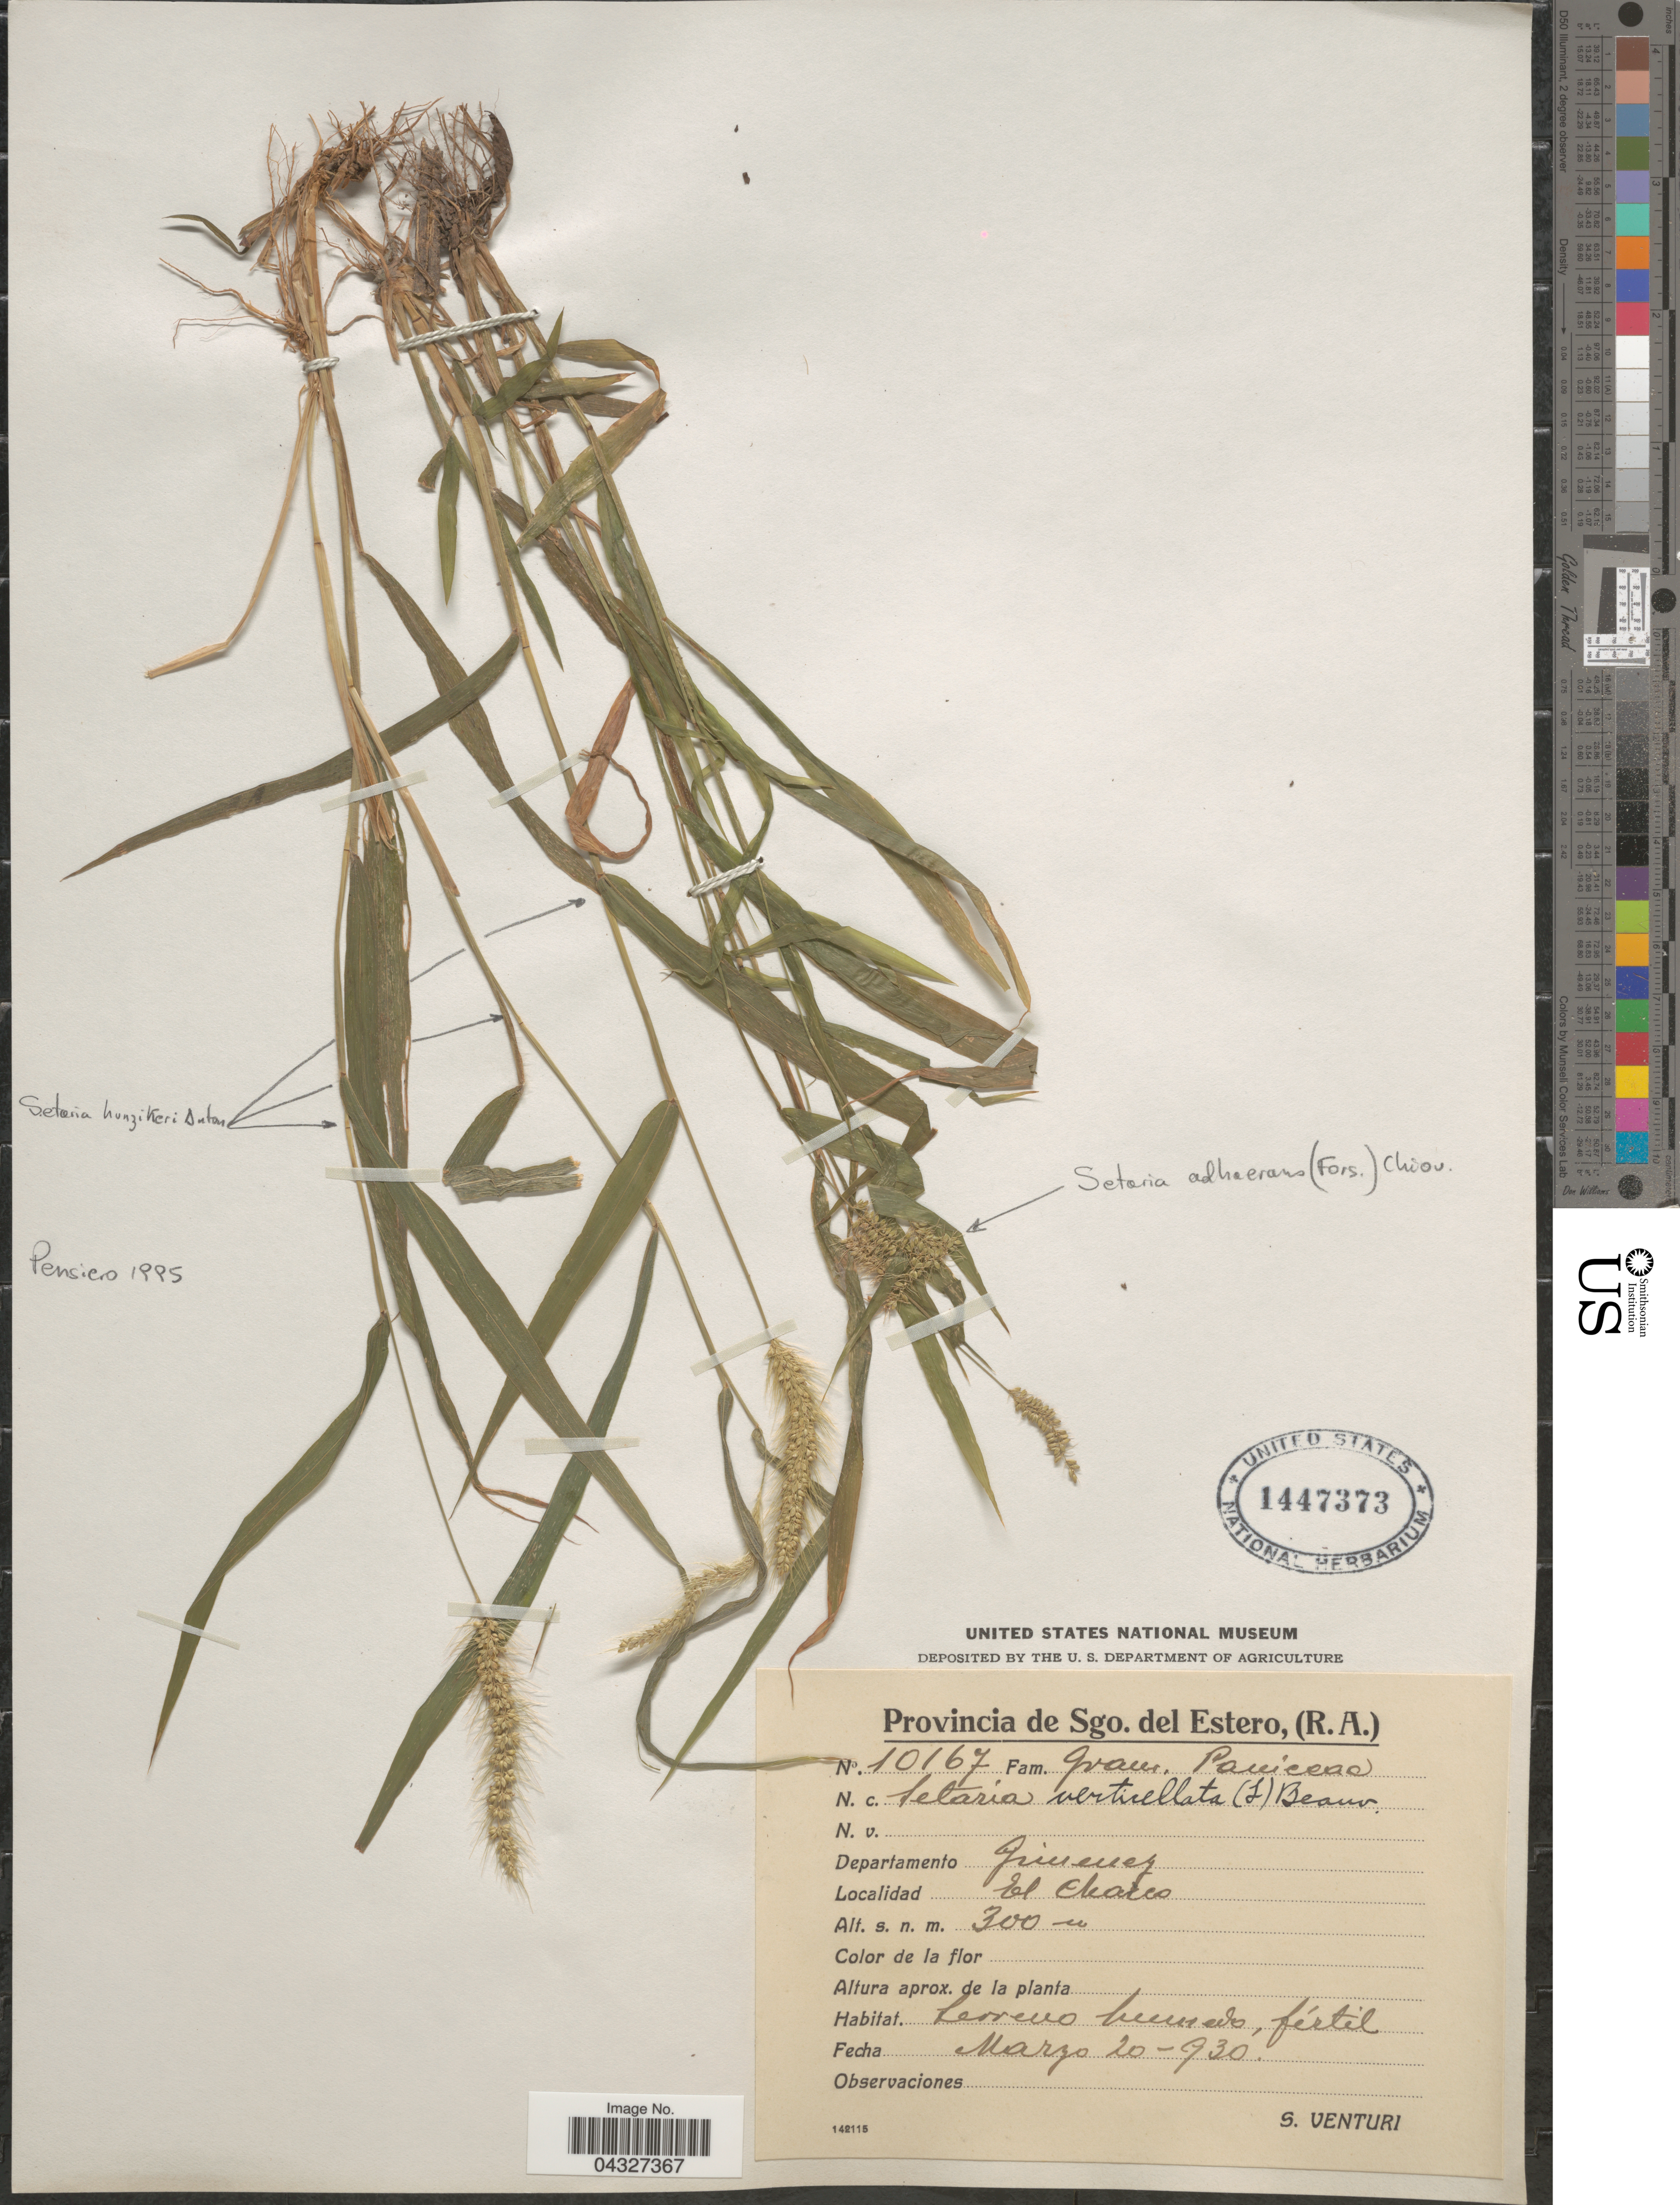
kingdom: Plantae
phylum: Tracheophyta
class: Liliopsida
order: Poales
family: Poaceae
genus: Setaria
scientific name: Setaria hunzikeri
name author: Anton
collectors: S. Venturi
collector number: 10167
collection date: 1930-03-20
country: Argentina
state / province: Santiago del Estero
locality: Departamento Jimenez. El Charco.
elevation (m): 300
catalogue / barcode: US 1447373